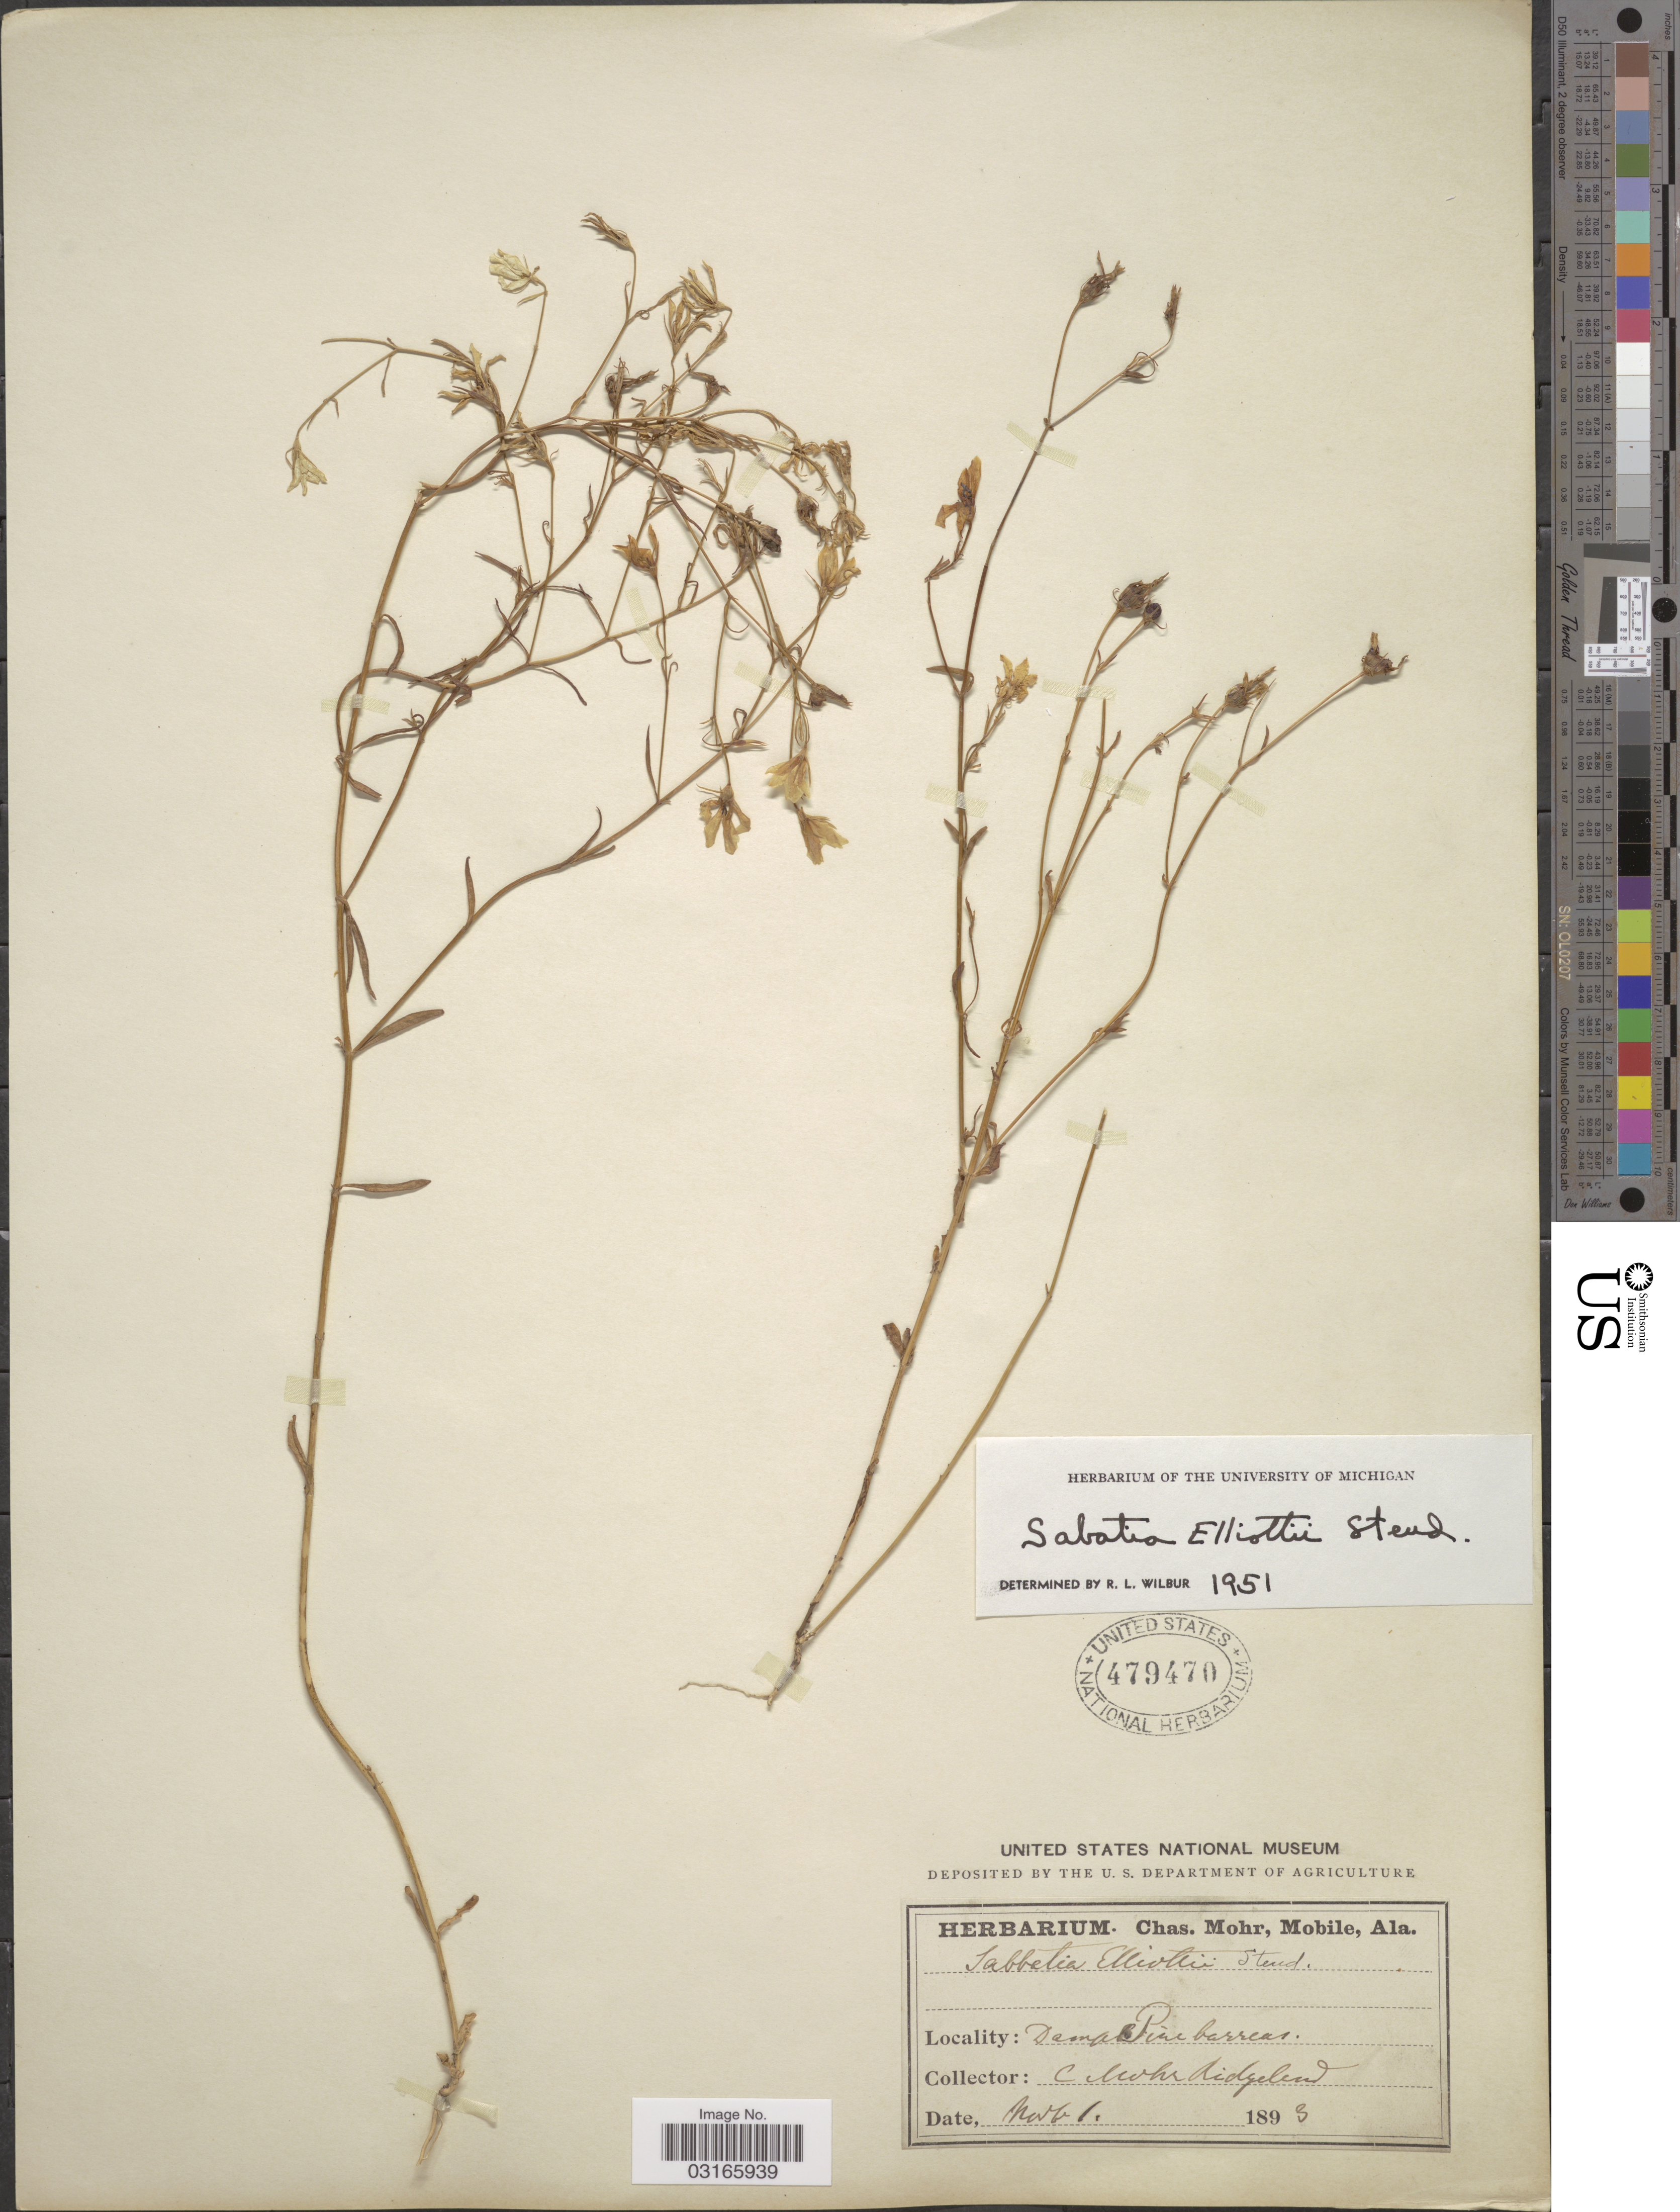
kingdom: Plantae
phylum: Tracheophyta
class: Magnoliopsida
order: Gentianales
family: Gentianaceae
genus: Sabatia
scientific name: Sabatia brevifolia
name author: Raf.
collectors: C. Mohr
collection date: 1893-11-01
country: United States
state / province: Alabama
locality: Damp Pine barrens, Ridgeland [South Carolina?]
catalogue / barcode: US 479470